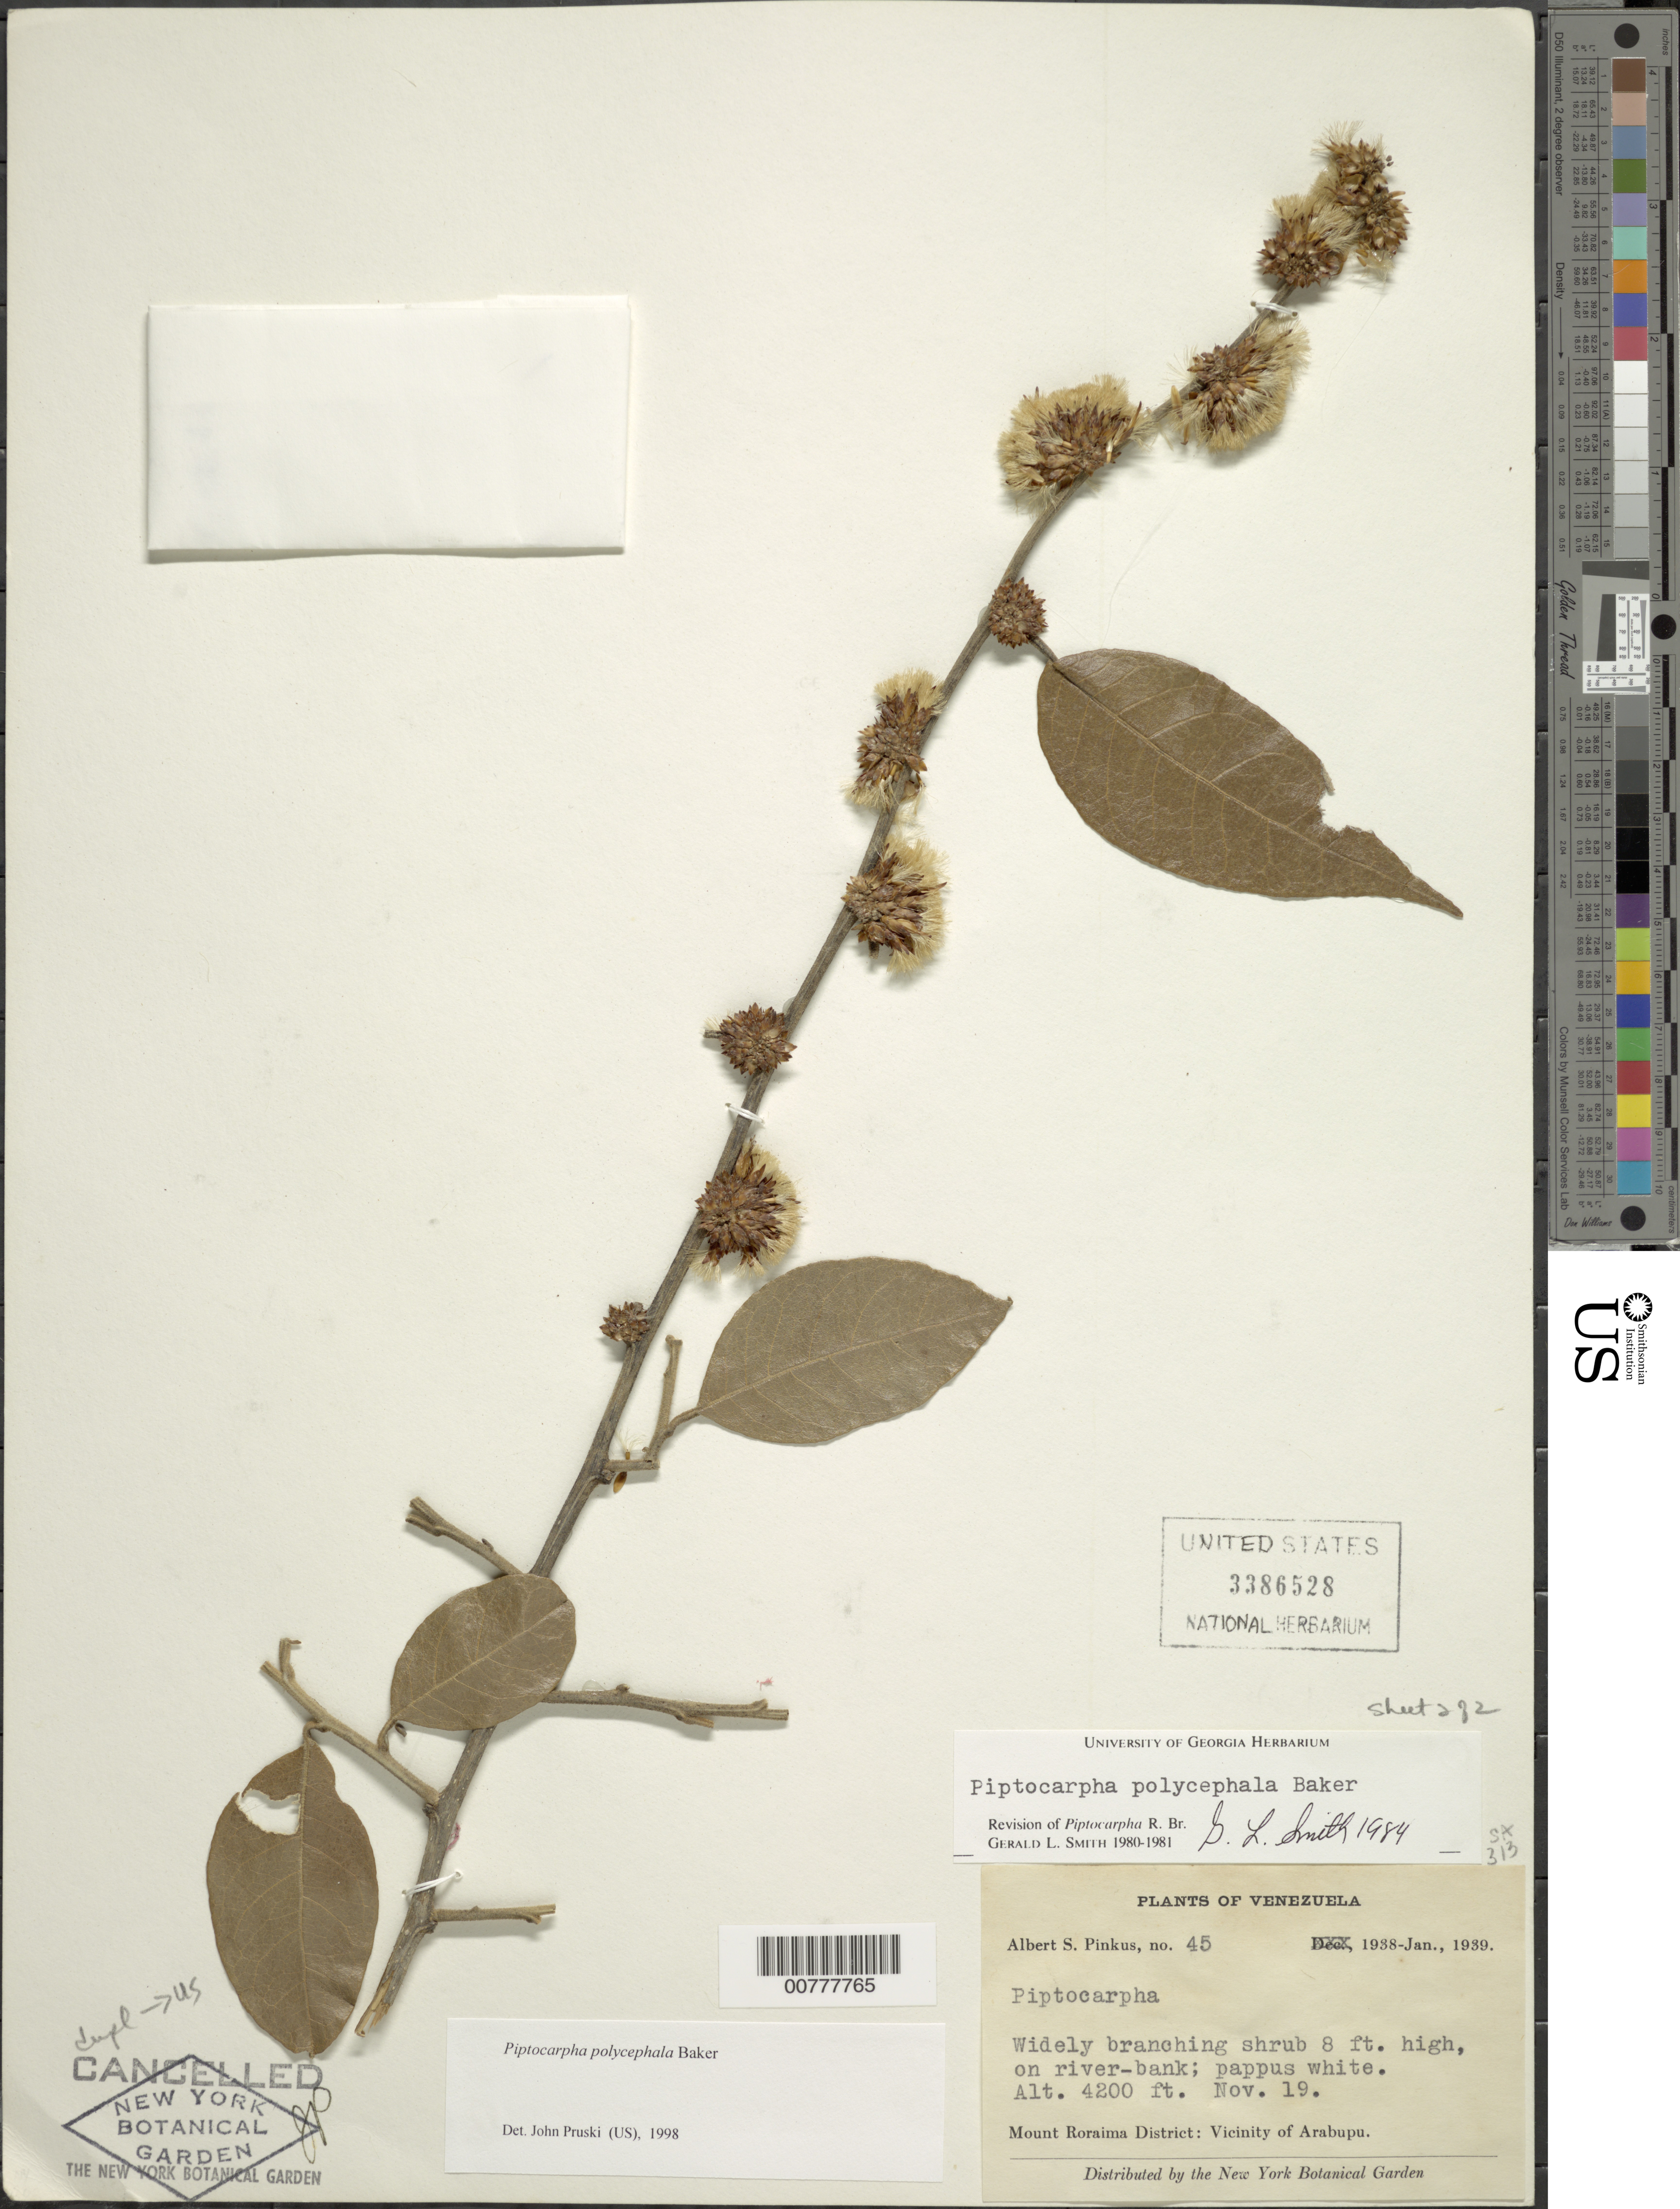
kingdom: Plantae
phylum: Tracheophyta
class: Magnoliopsida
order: Asterales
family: Asteraceae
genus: Piptocarpha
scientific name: Piptocarpha polycephala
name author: Baker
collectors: A. Pinkus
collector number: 45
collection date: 1938-11-19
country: Venezuela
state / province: Bolivar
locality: Mount Roraima District: Vicinity of Arabupu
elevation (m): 1280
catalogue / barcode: US 3386528